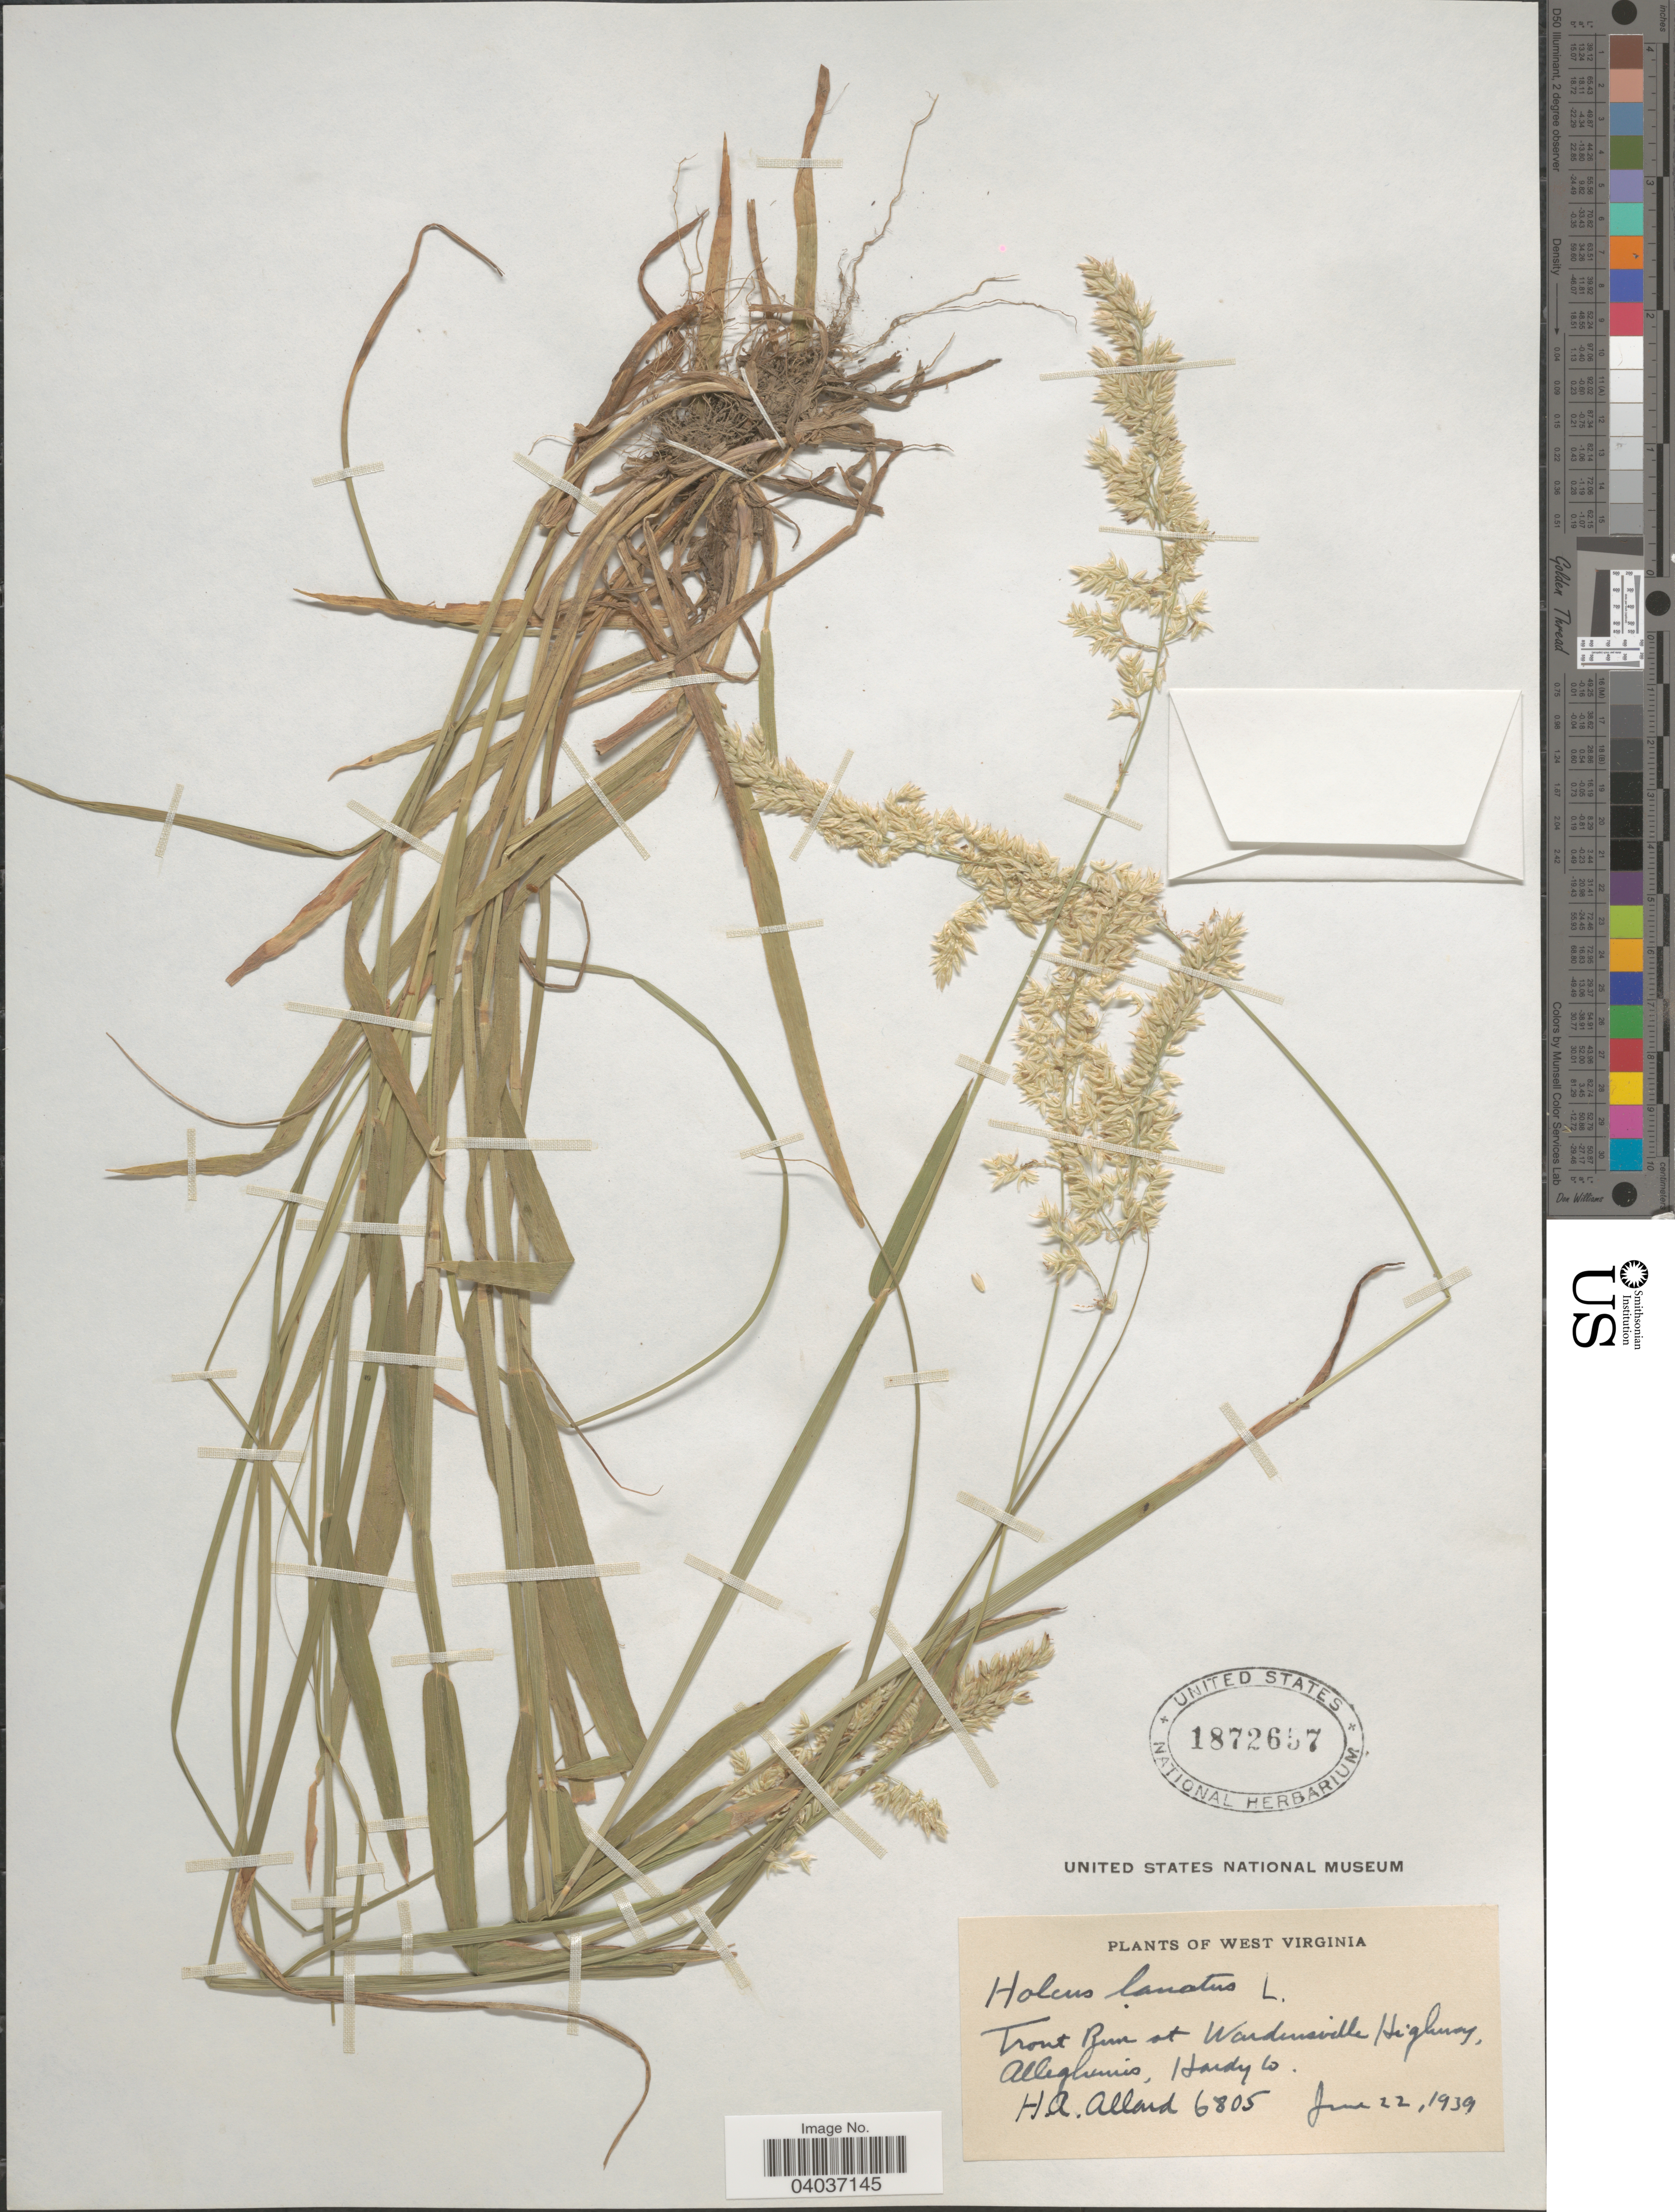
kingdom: Plantae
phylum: Tracheophyta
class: Liliopsida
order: Poales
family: Poaceae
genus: Holcus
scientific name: Holcus lanatus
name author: L.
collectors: H. A. Allard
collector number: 6805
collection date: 1939-06-22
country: United States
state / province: West Virginia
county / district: Hardy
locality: Trout Run at Wardensville Highway, Alleghenies, Hardy Co.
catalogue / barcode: US 1872657